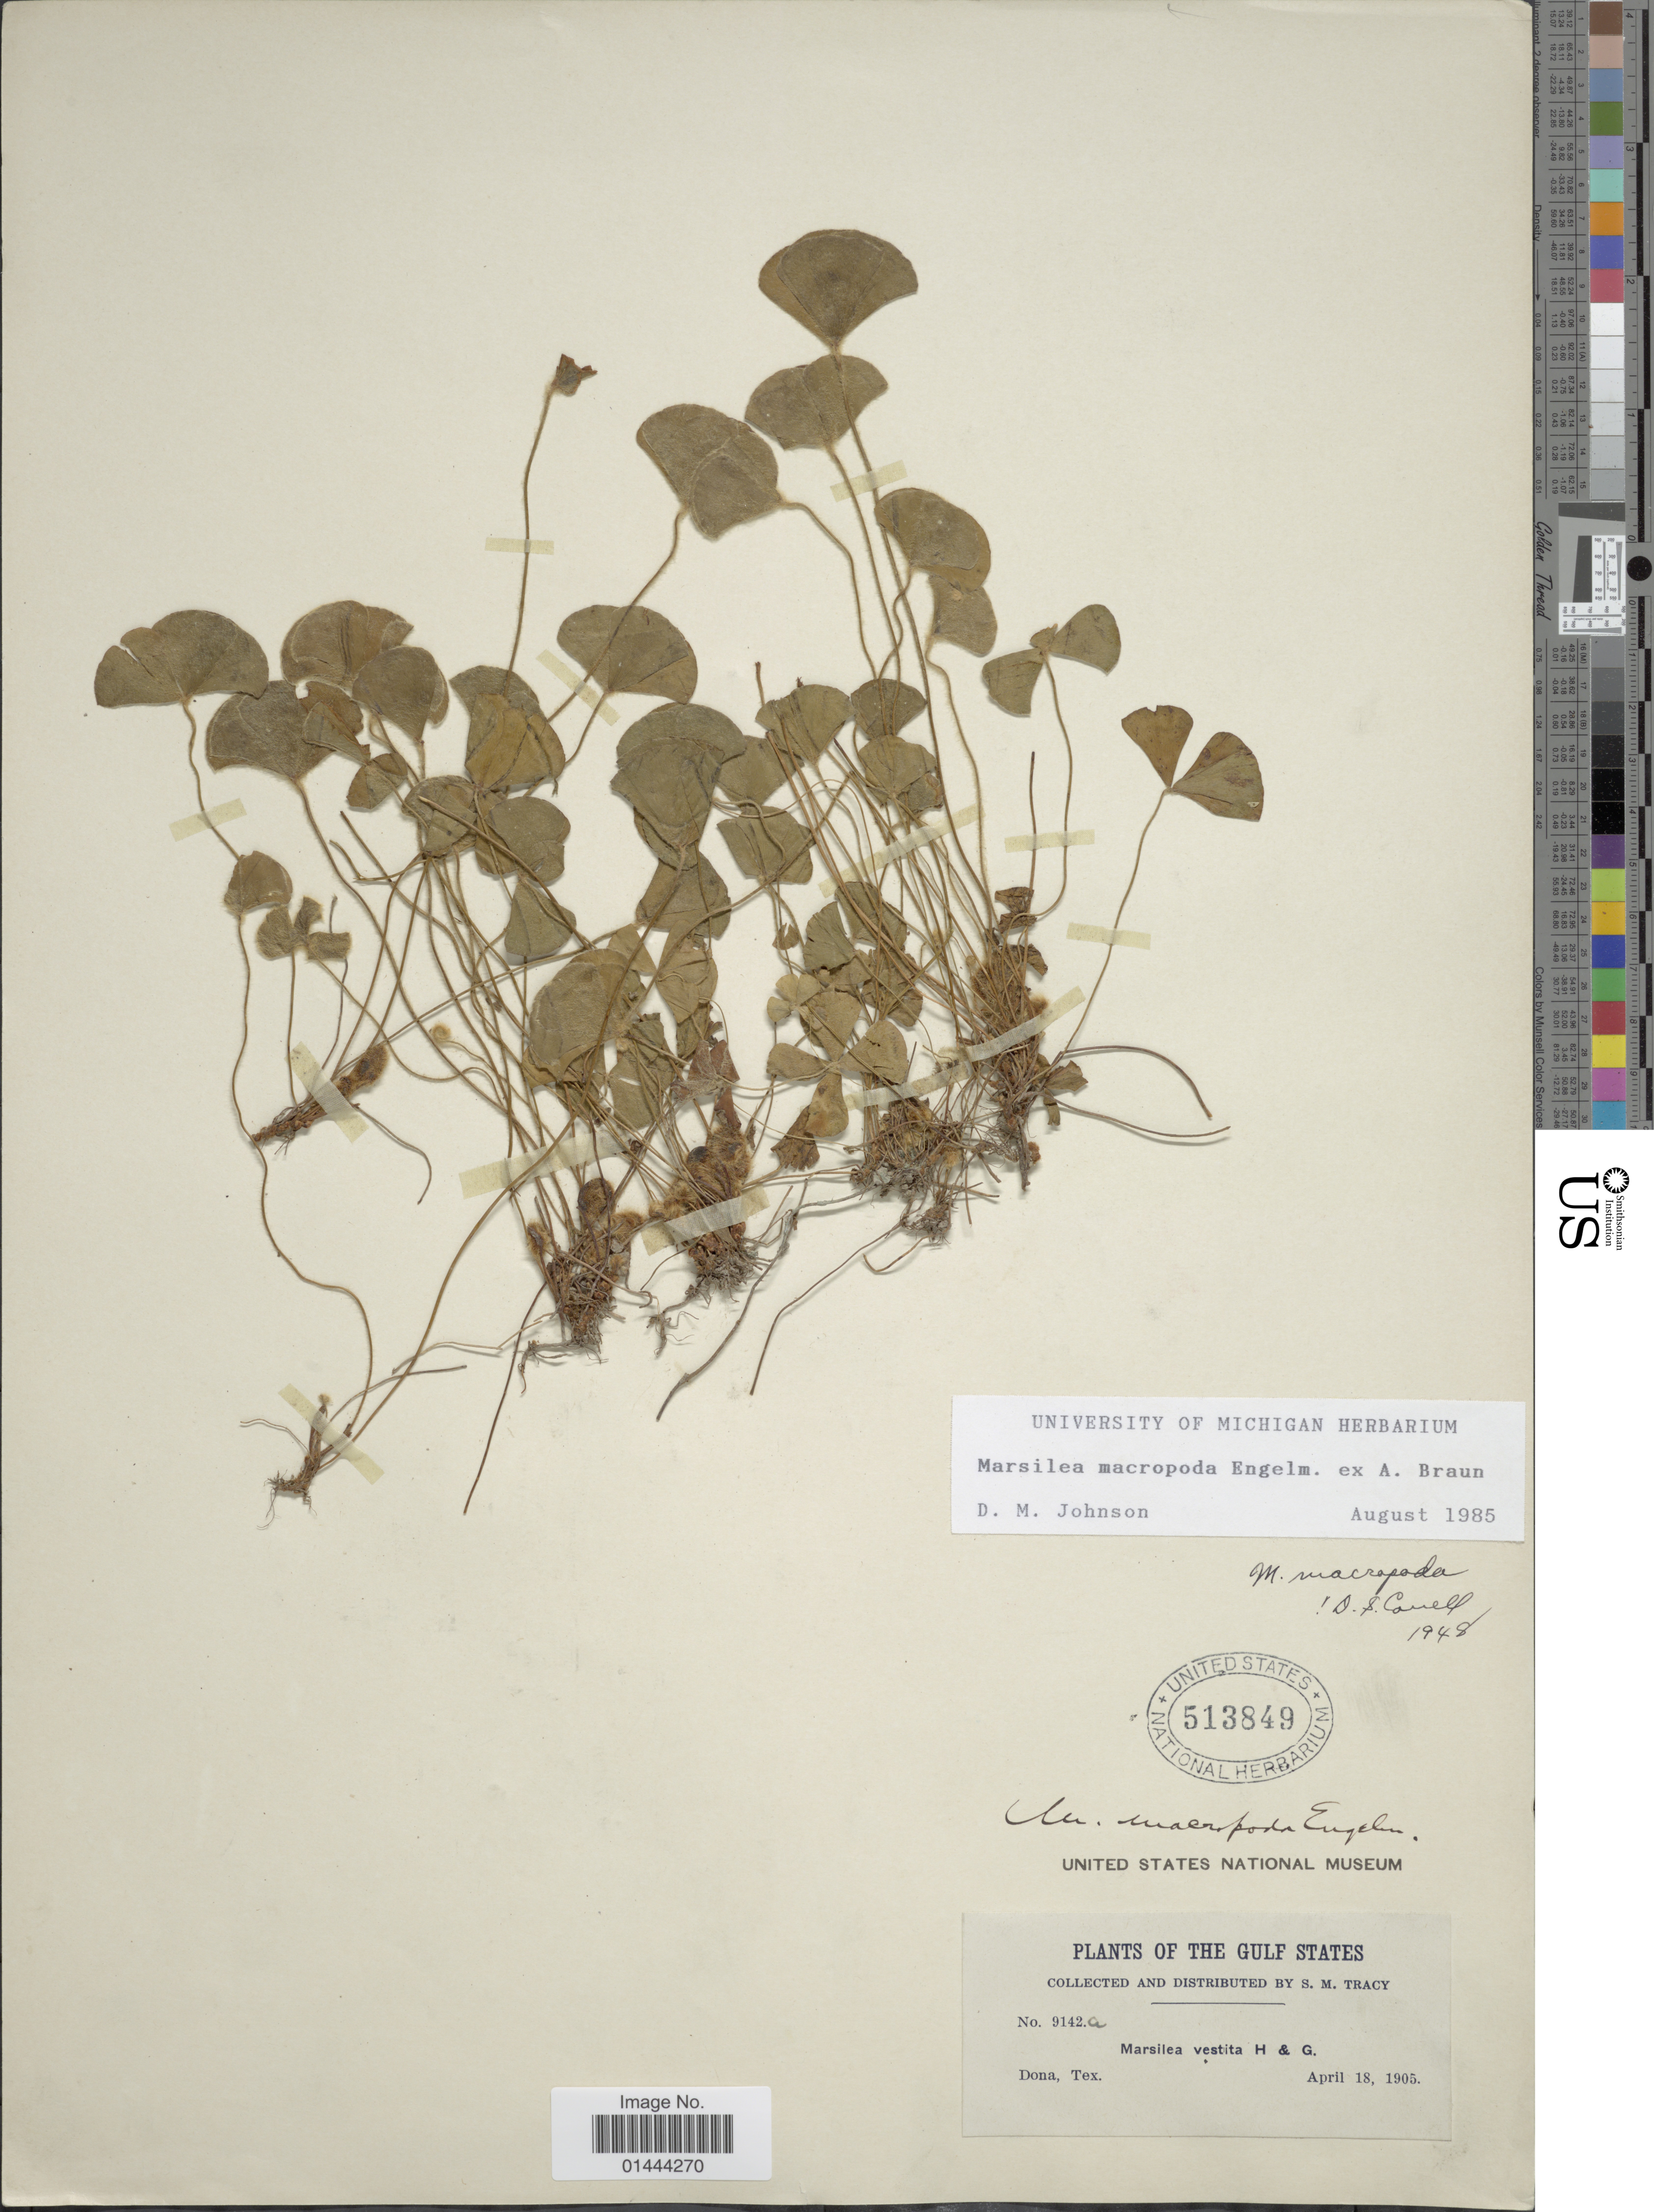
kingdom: Plantae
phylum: Tracheophyta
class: Polypodiopsida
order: Salviniales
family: Marsileaceae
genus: Marsilea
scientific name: Marsilea macropoda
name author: Engelm. ex A. Braun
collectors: S. M. Tracy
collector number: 9142a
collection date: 1905-04-18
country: United States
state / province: Texas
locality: Gulf States, Dona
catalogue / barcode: US 513849